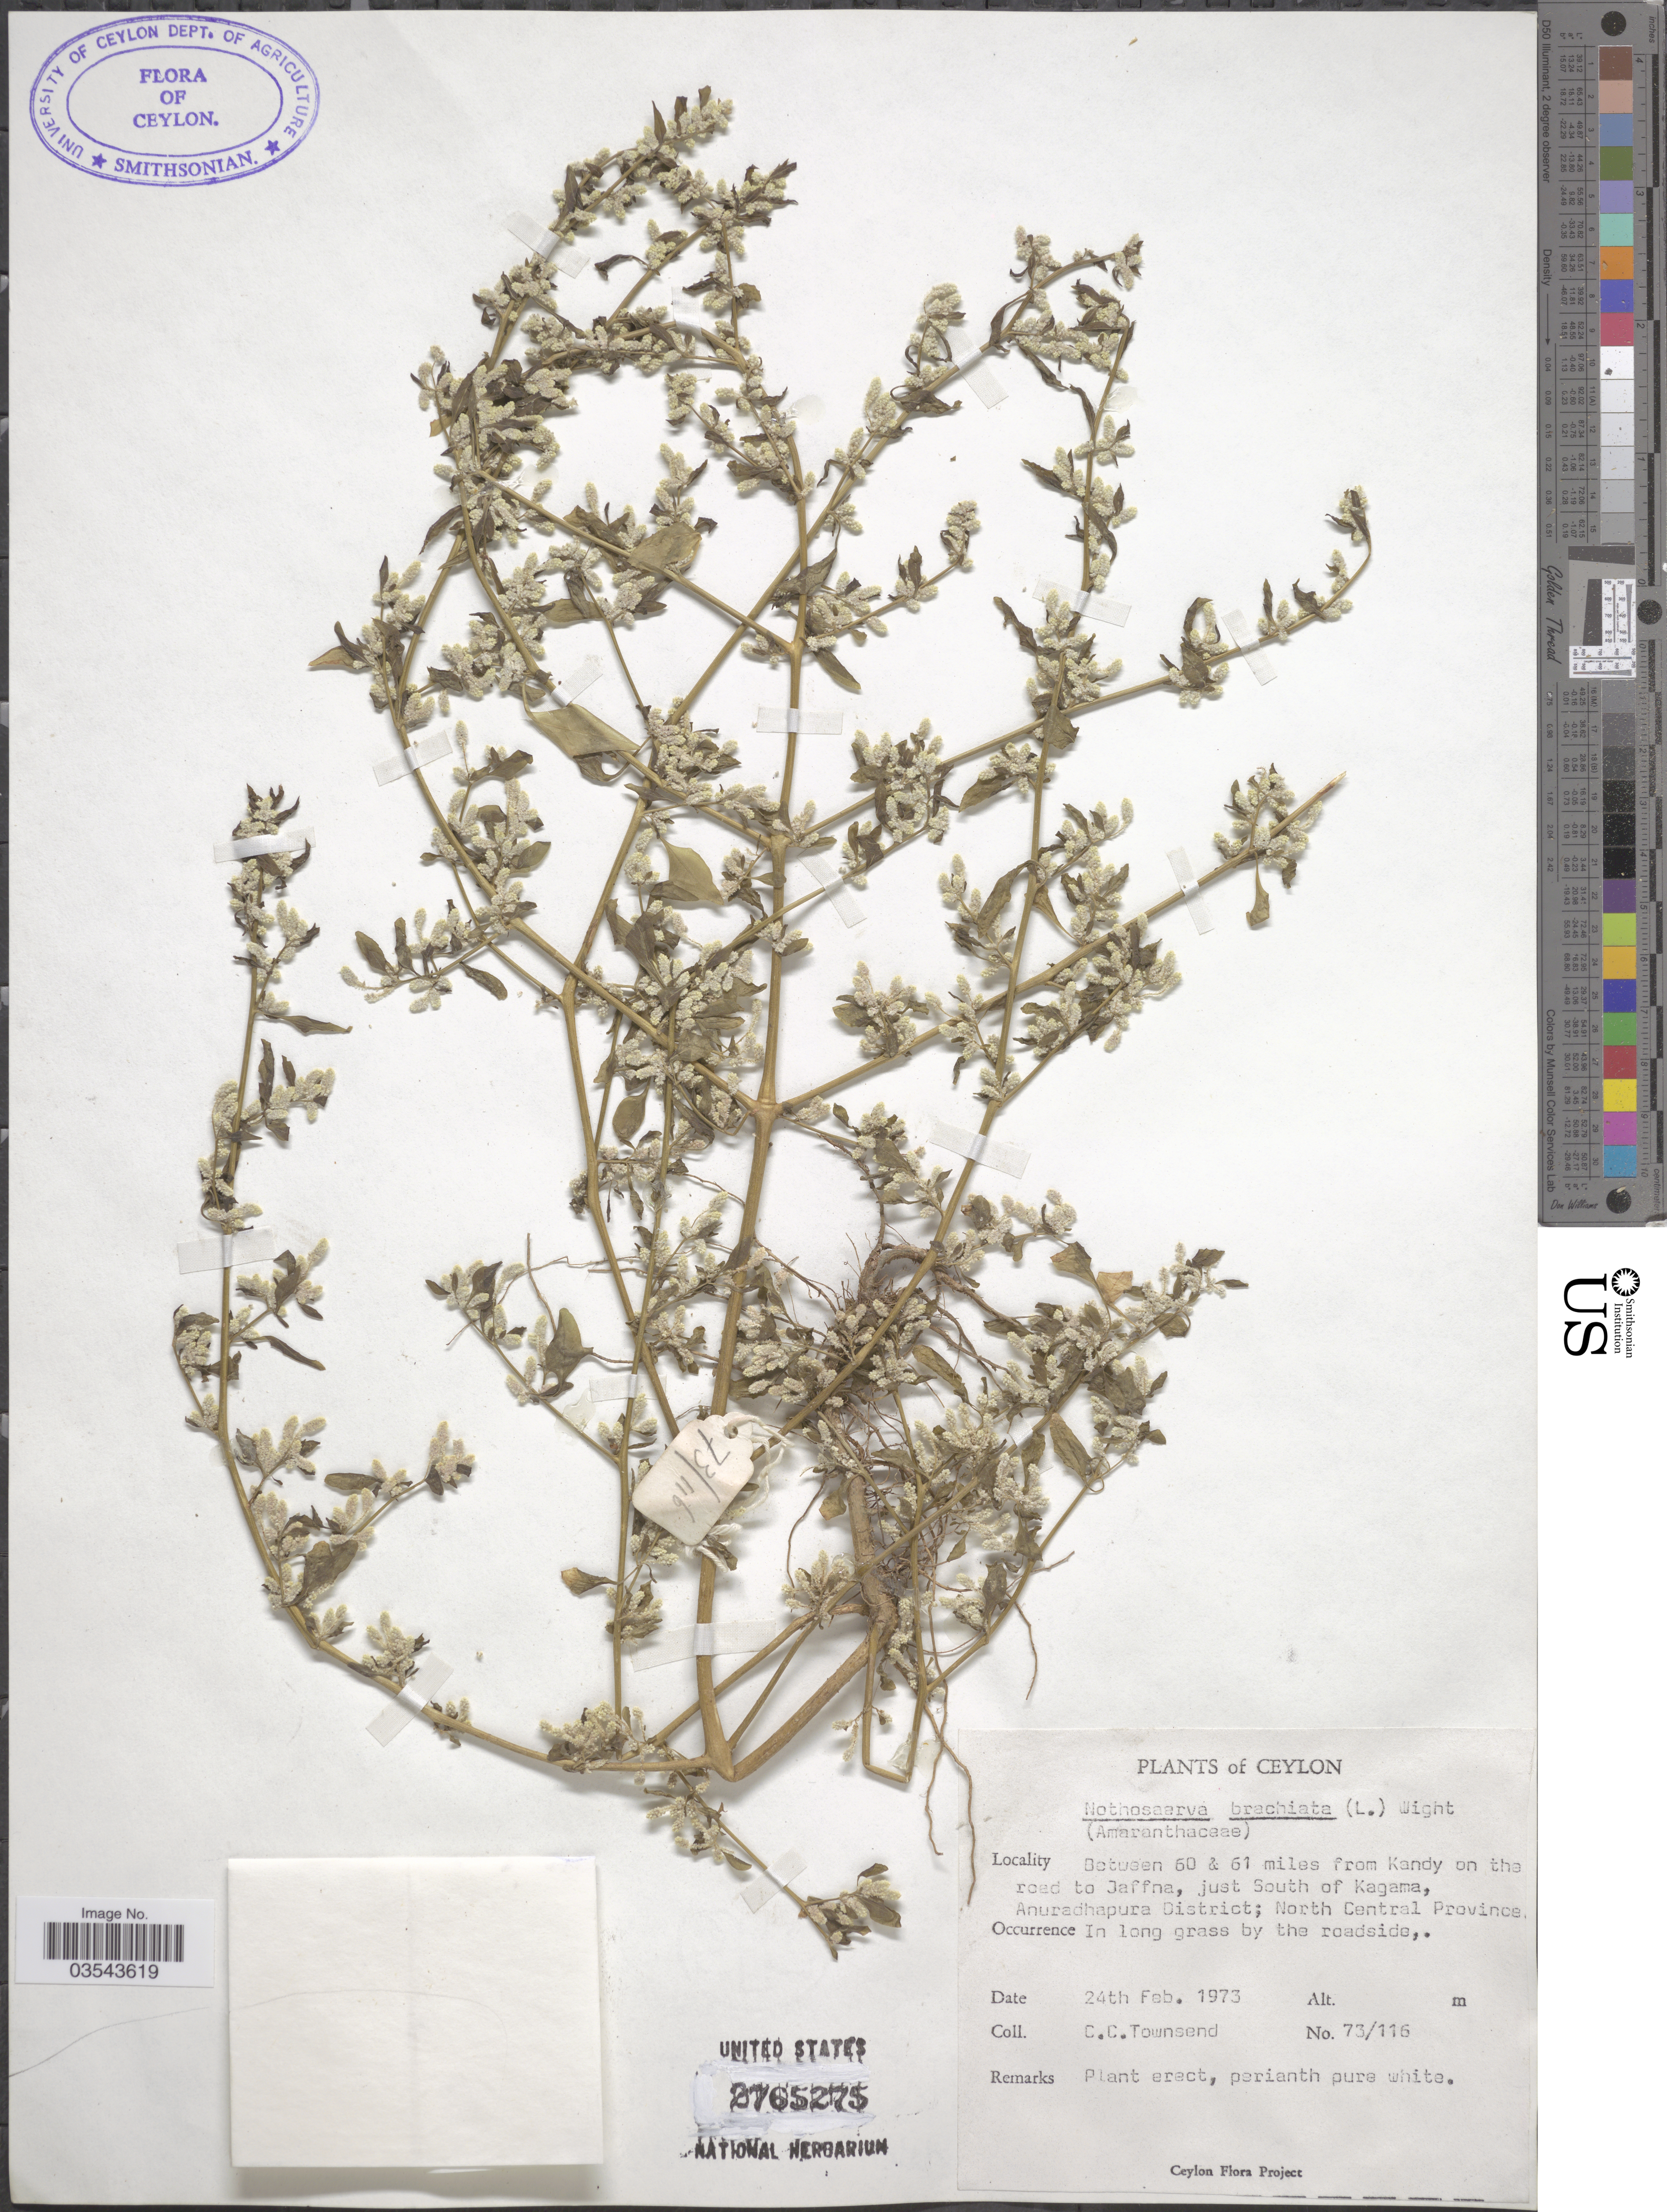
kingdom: Plantae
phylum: Tracheophyta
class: Magnoliopsida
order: Caryophyllales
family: Amaranthaceae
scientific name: Nothosaerua brachiata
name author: Baill.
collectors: C. C. Townsend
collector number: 73/116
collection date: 1973-02-24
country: Sri Lanka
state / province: North Central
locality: Ceylon. Between 60 & 61 miles from Kandy on the road to Jaffna, just South of Kagama, Anuradhapura District.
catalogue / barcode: US 2765275